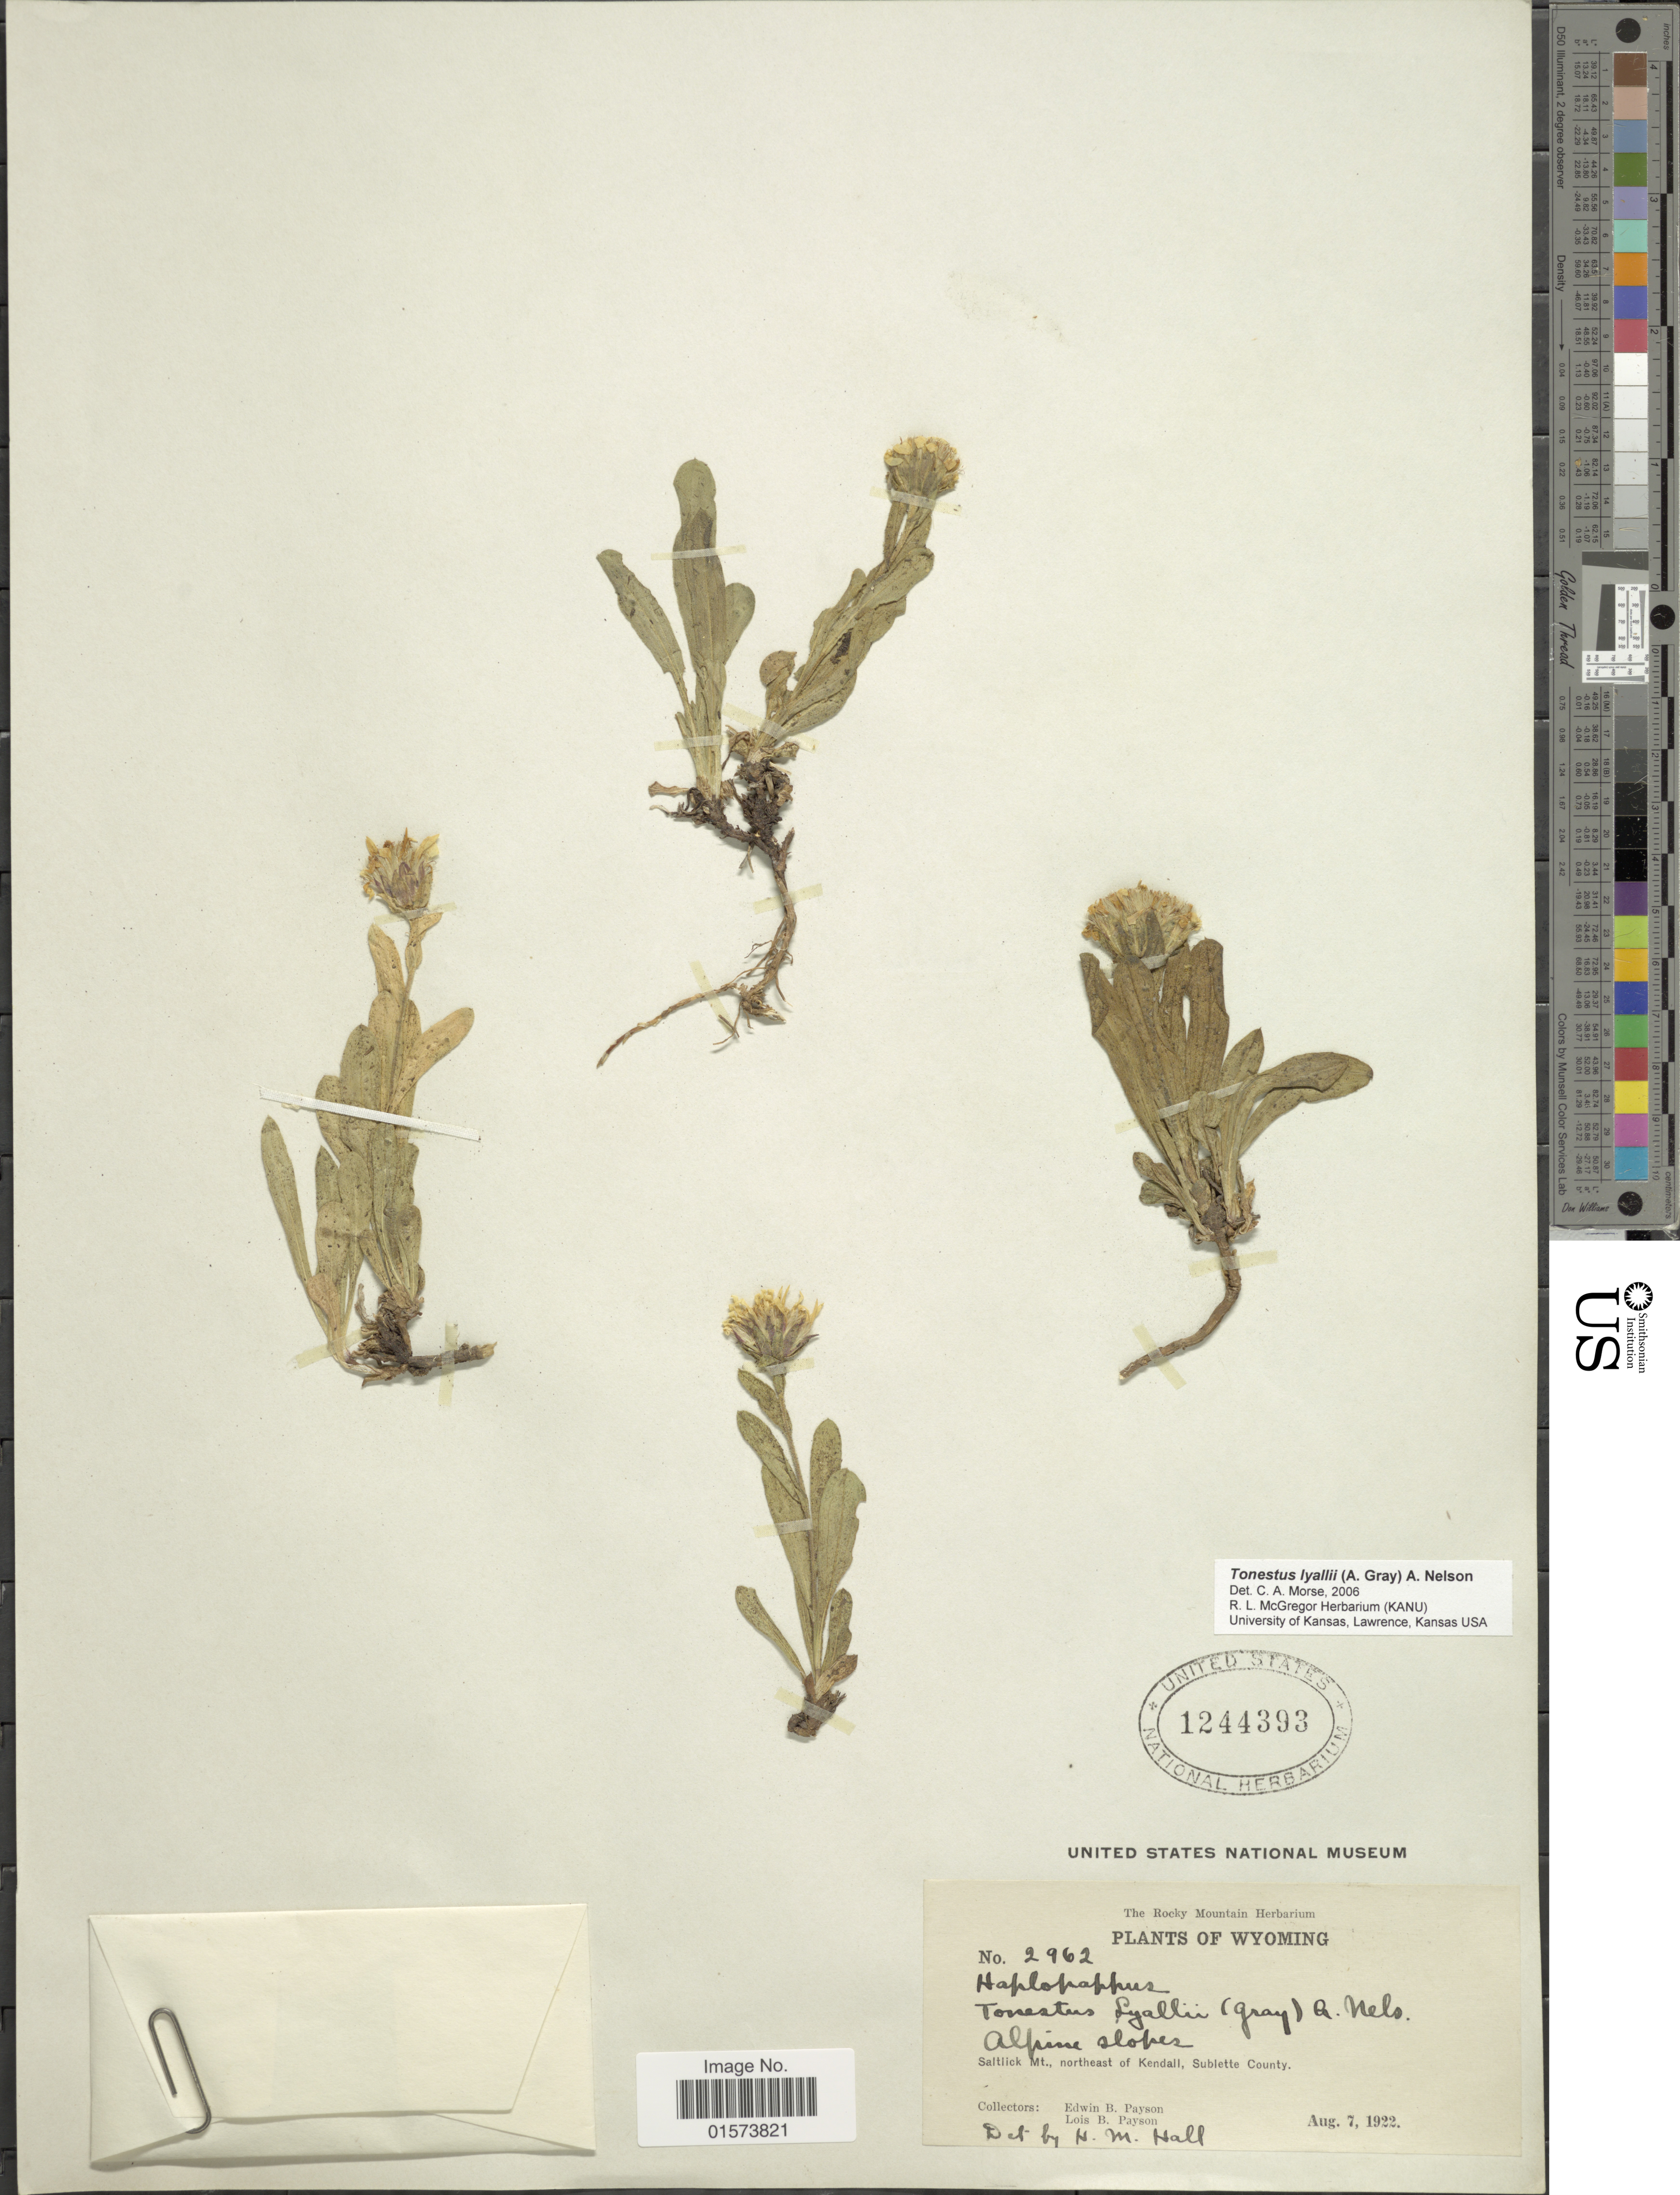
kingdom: Plantae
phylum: Tracheophyta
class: Magnoliopsida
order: Asterales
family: Asteraceae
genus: Tonestus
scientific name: Tonestus lyallii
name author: (A. Gray) A. Nelson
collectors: E. B. Payson & L. Payson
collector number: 2962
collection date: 1922-08-07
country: United States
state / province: Wyoming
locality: Alpine slopes, Saltlick Mt., northeast of Kendall, Sublette County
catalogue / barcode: US 1244393